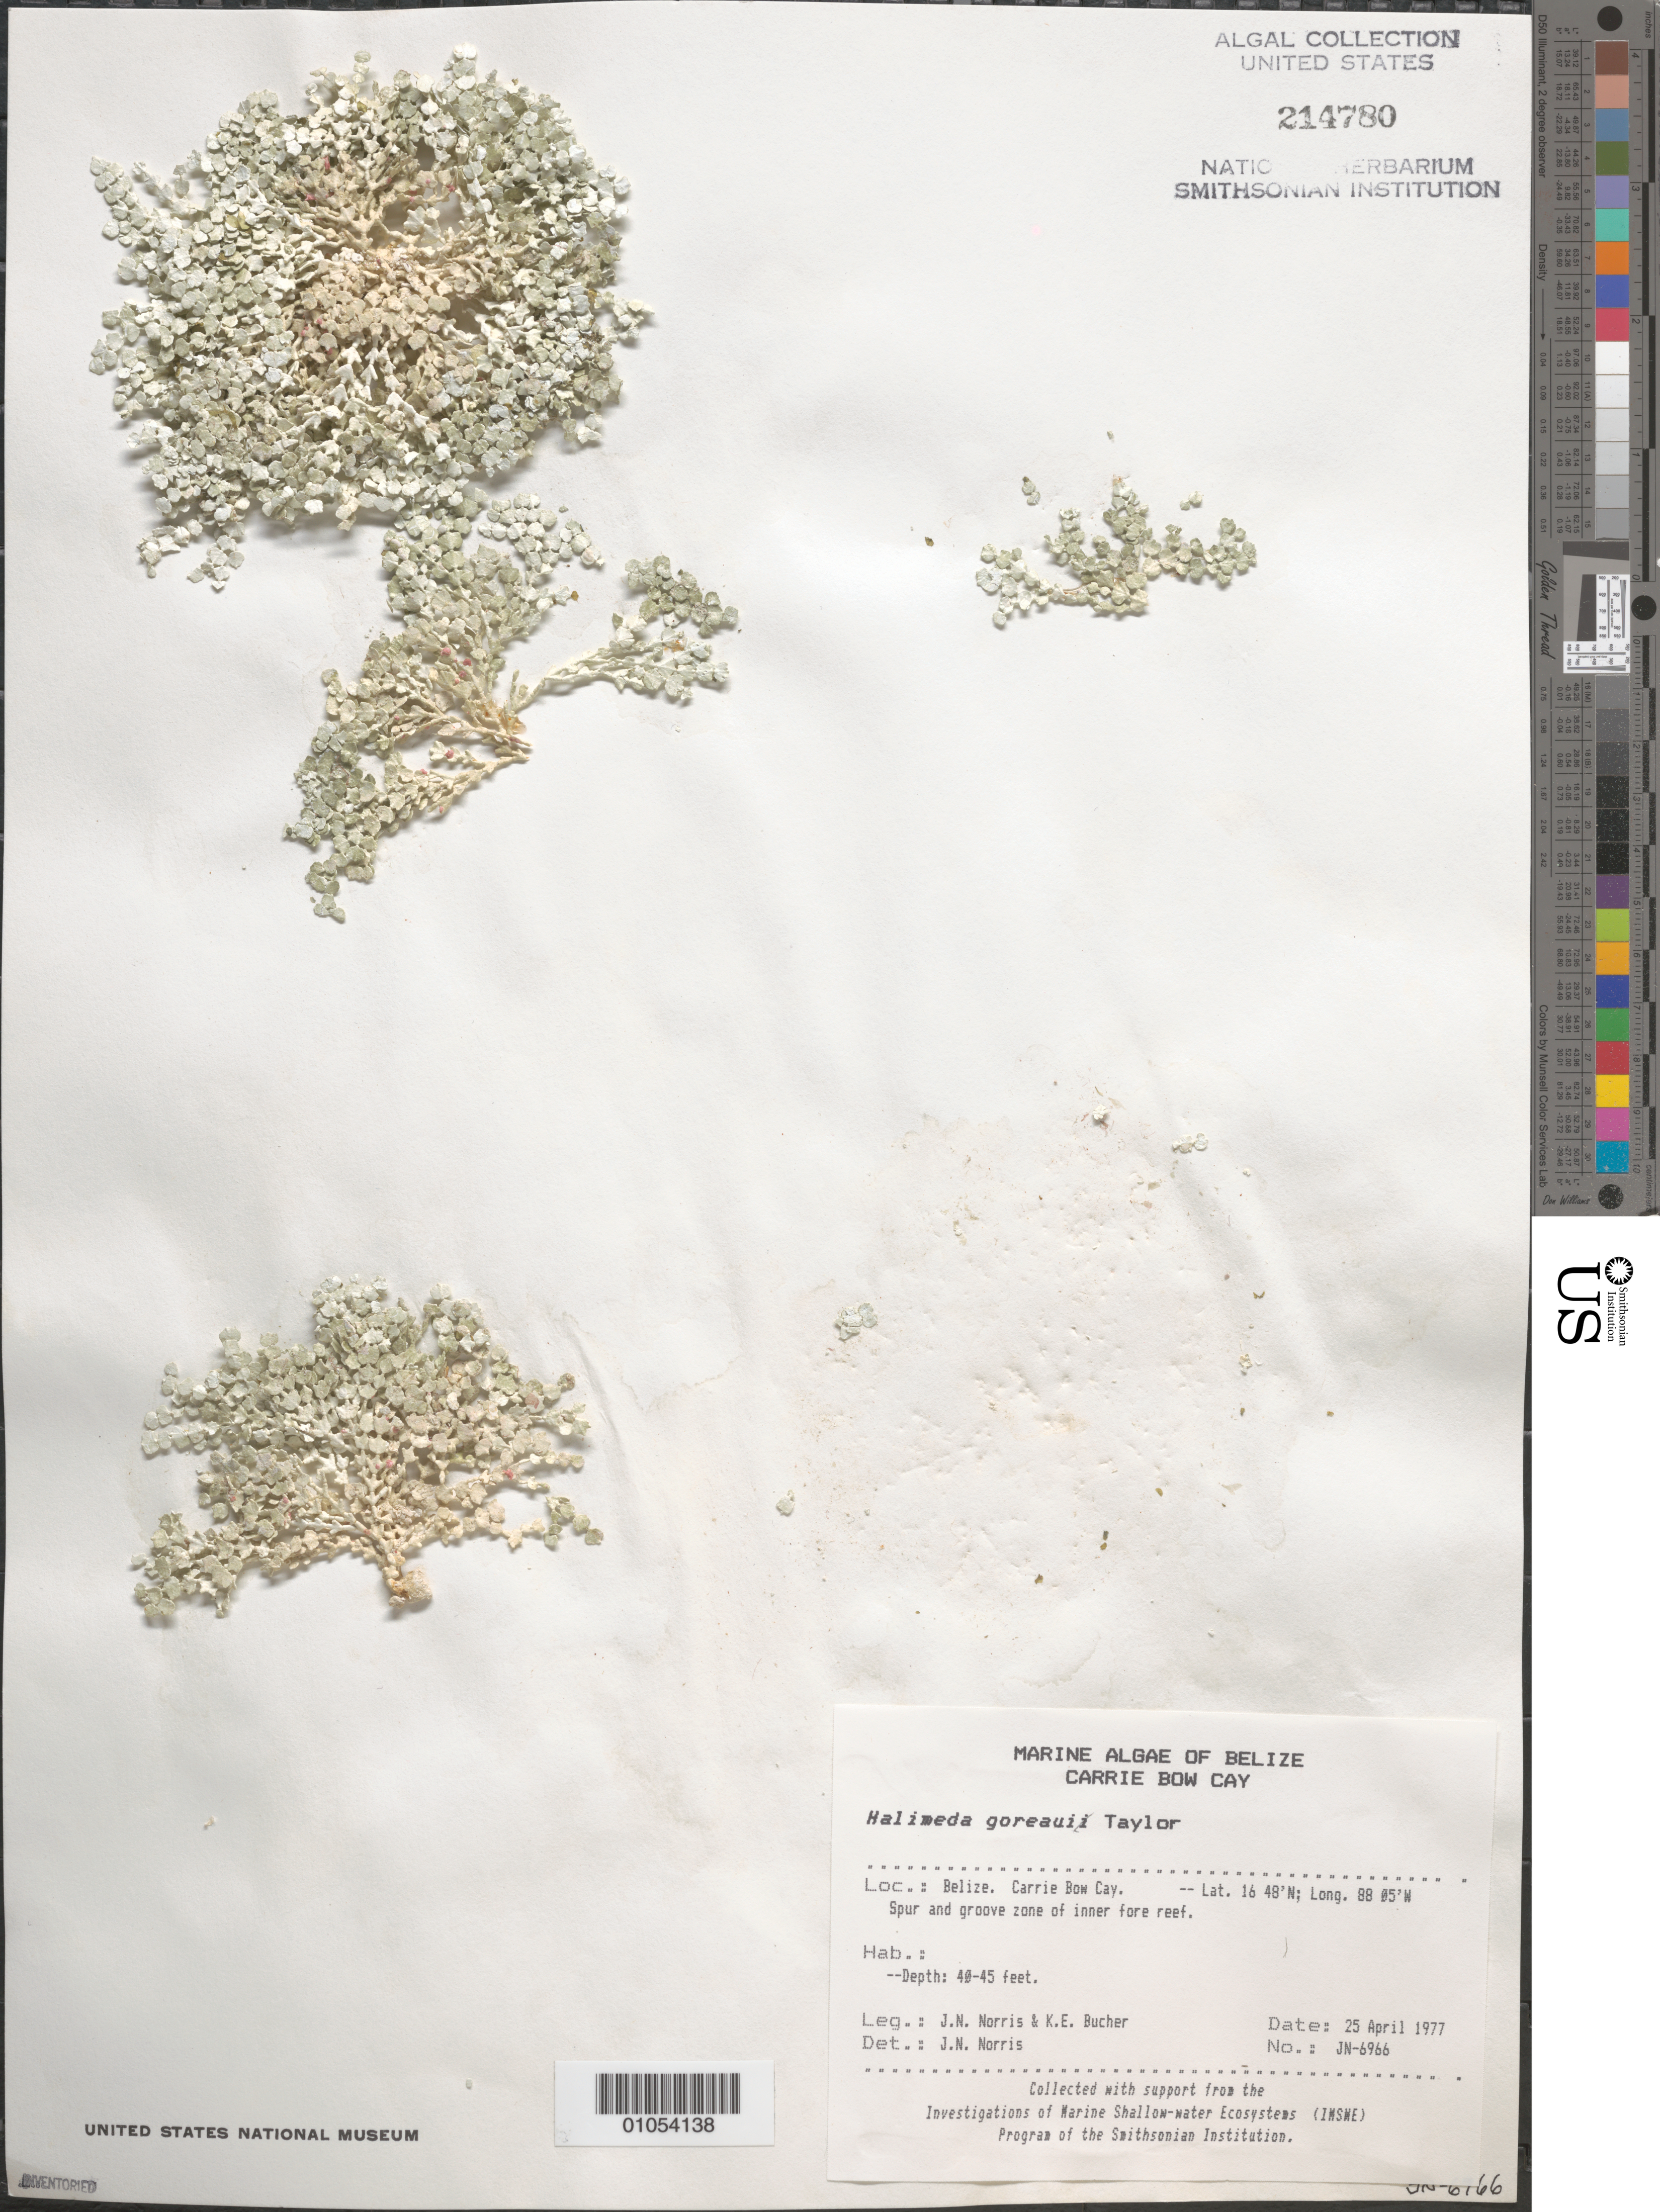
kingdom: Plantae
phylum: Chlorophyta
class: Ulvophyceae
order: Bryopsidales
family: Halimedaceae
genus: Halimeda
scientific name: Halimeda goreaui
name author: W.R. Taylor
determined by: Norris, James N.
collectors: J. N. Norris & K. E. Bucher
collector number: JN-6966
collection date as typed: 25 Apr 1977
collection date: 1977-04-25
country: Belize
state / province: Stann Creek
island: Carrie Bow Cay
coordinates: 16 48'N, 88 05'W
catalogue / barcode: US 214780